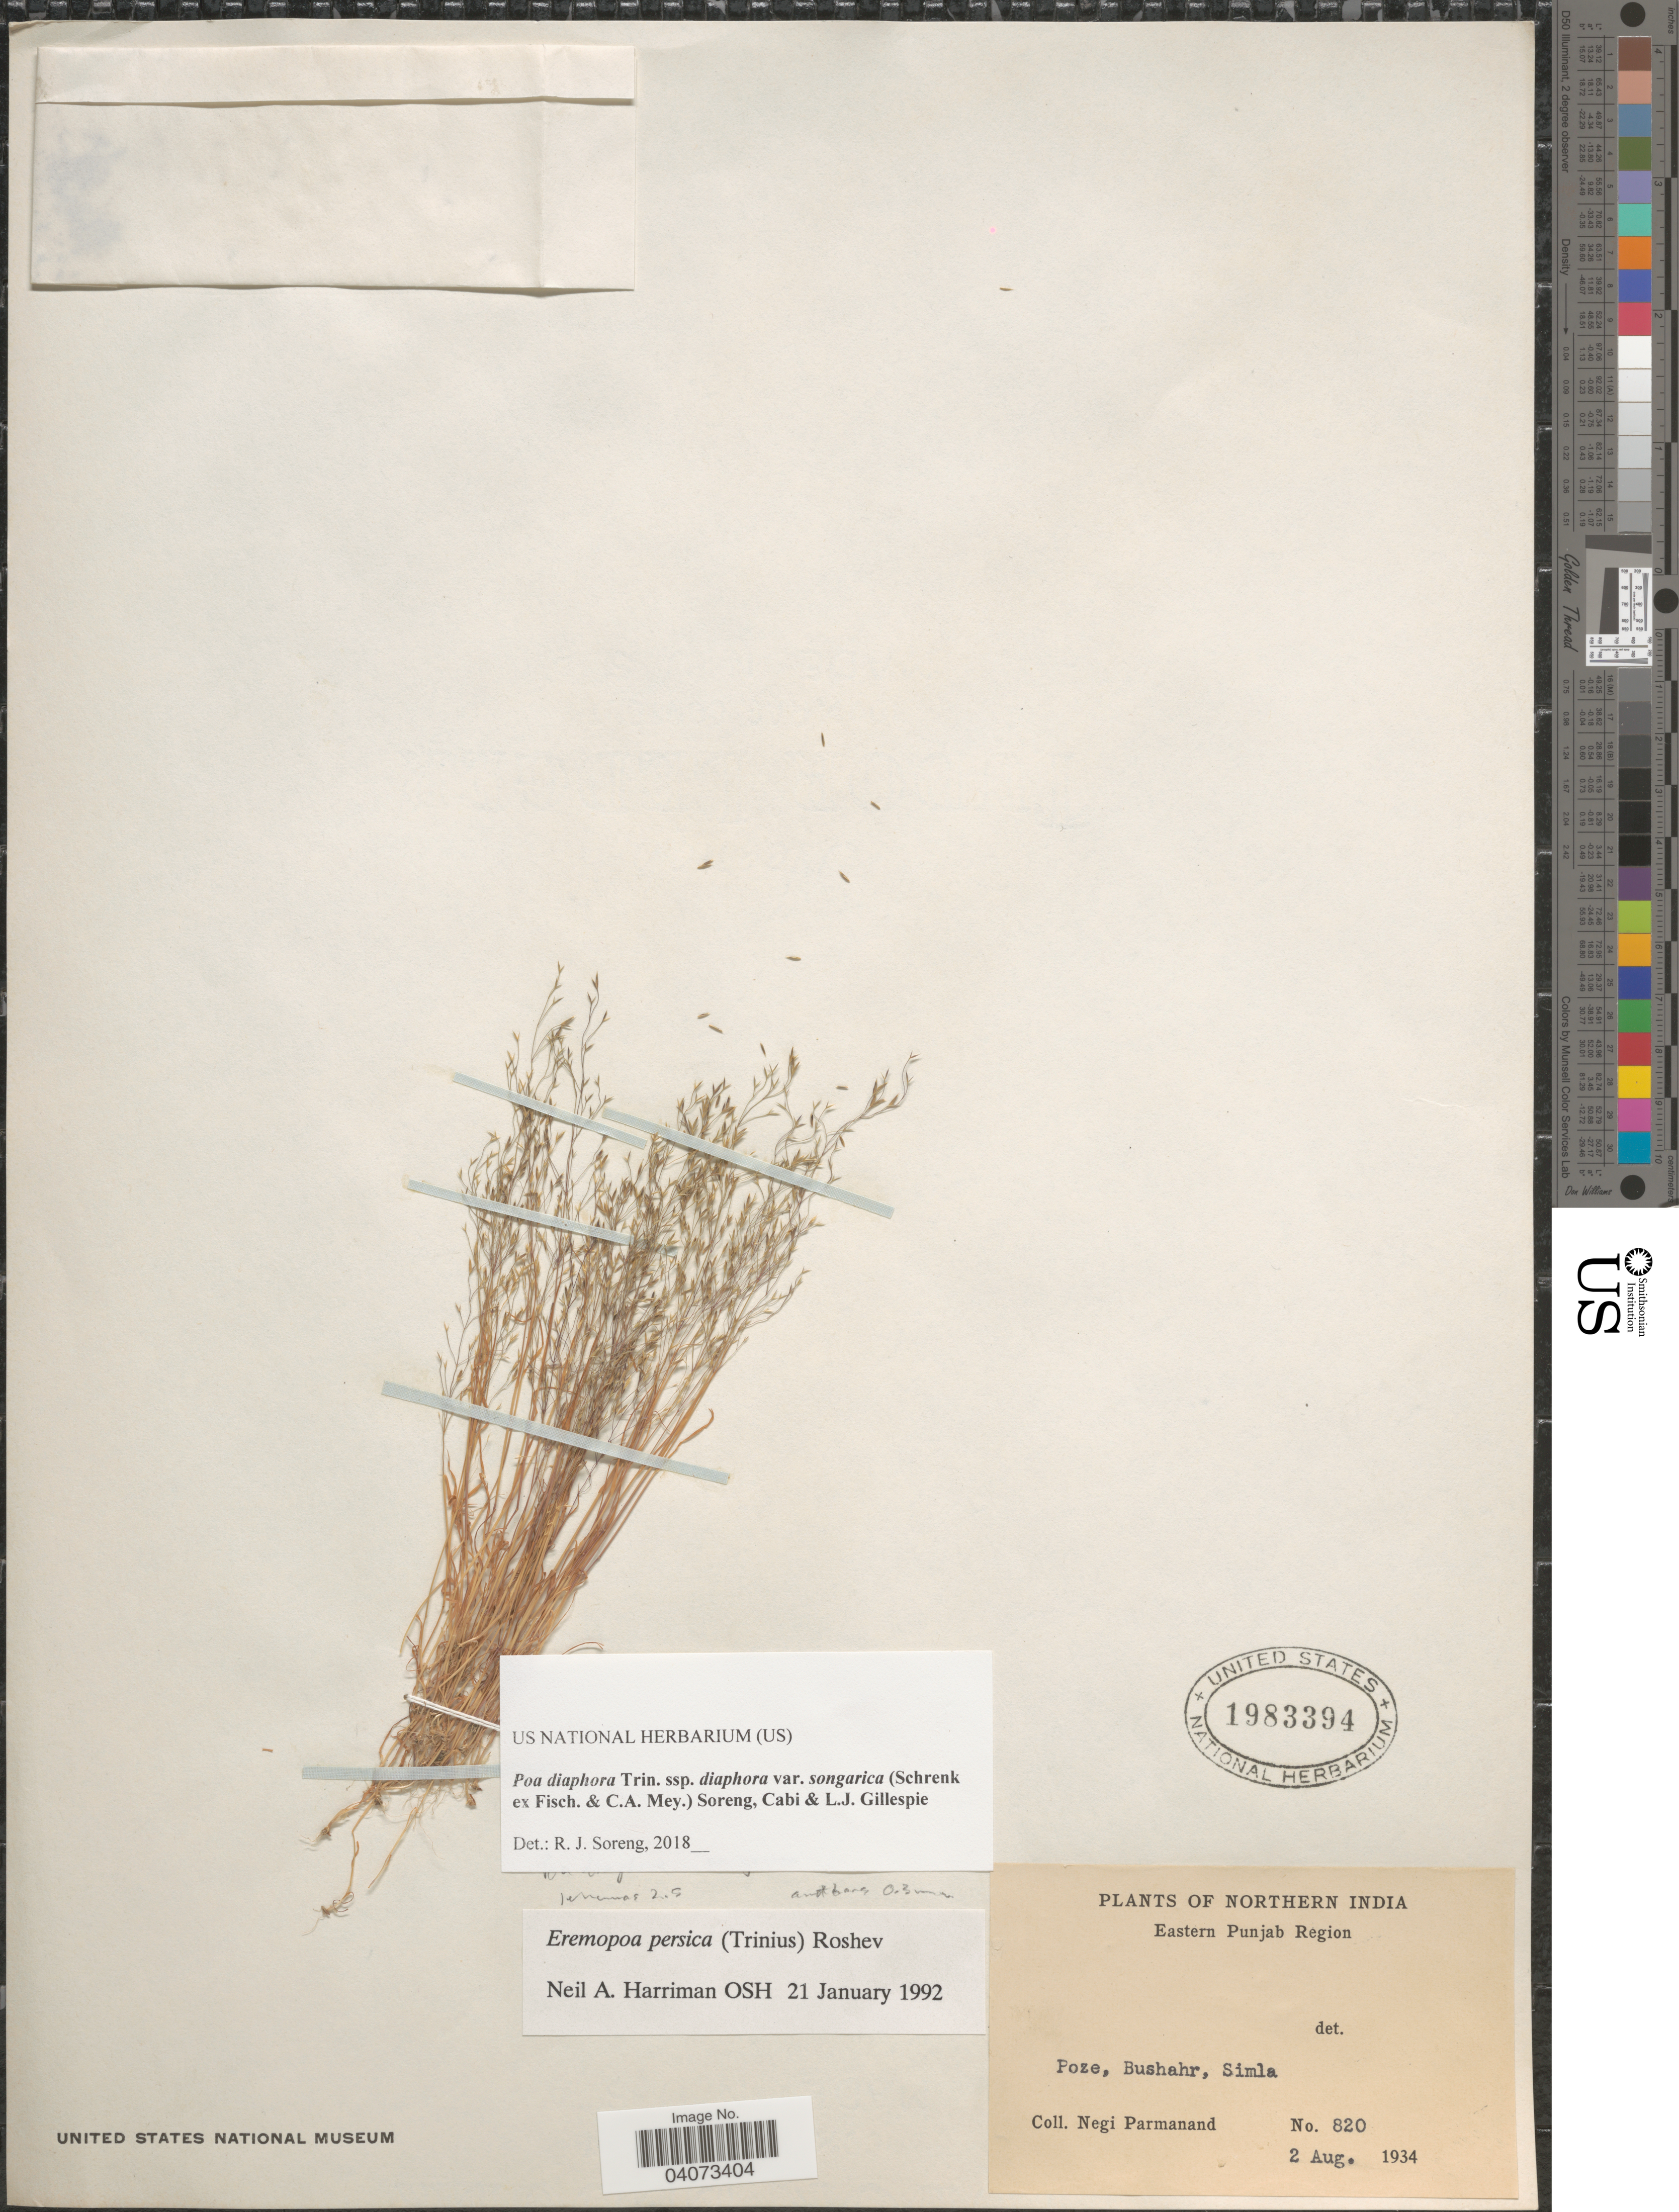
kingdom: Plantae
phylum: Tracheophyta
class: Liliopsida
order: Poales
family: Poaceae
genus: Poa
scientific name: Poa diaphora subsp. diaphora var. songarica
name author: (Schrenk ex Fisch. & C.A. Mey.) Soreng et al.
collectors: N. Parmanand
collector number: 820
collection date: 1934-08-02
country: India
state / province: Himachal Pradesh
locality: Northern India. Eastern Punjab Region. Poze, Bushahr, Simla.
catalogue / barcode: US 1983394